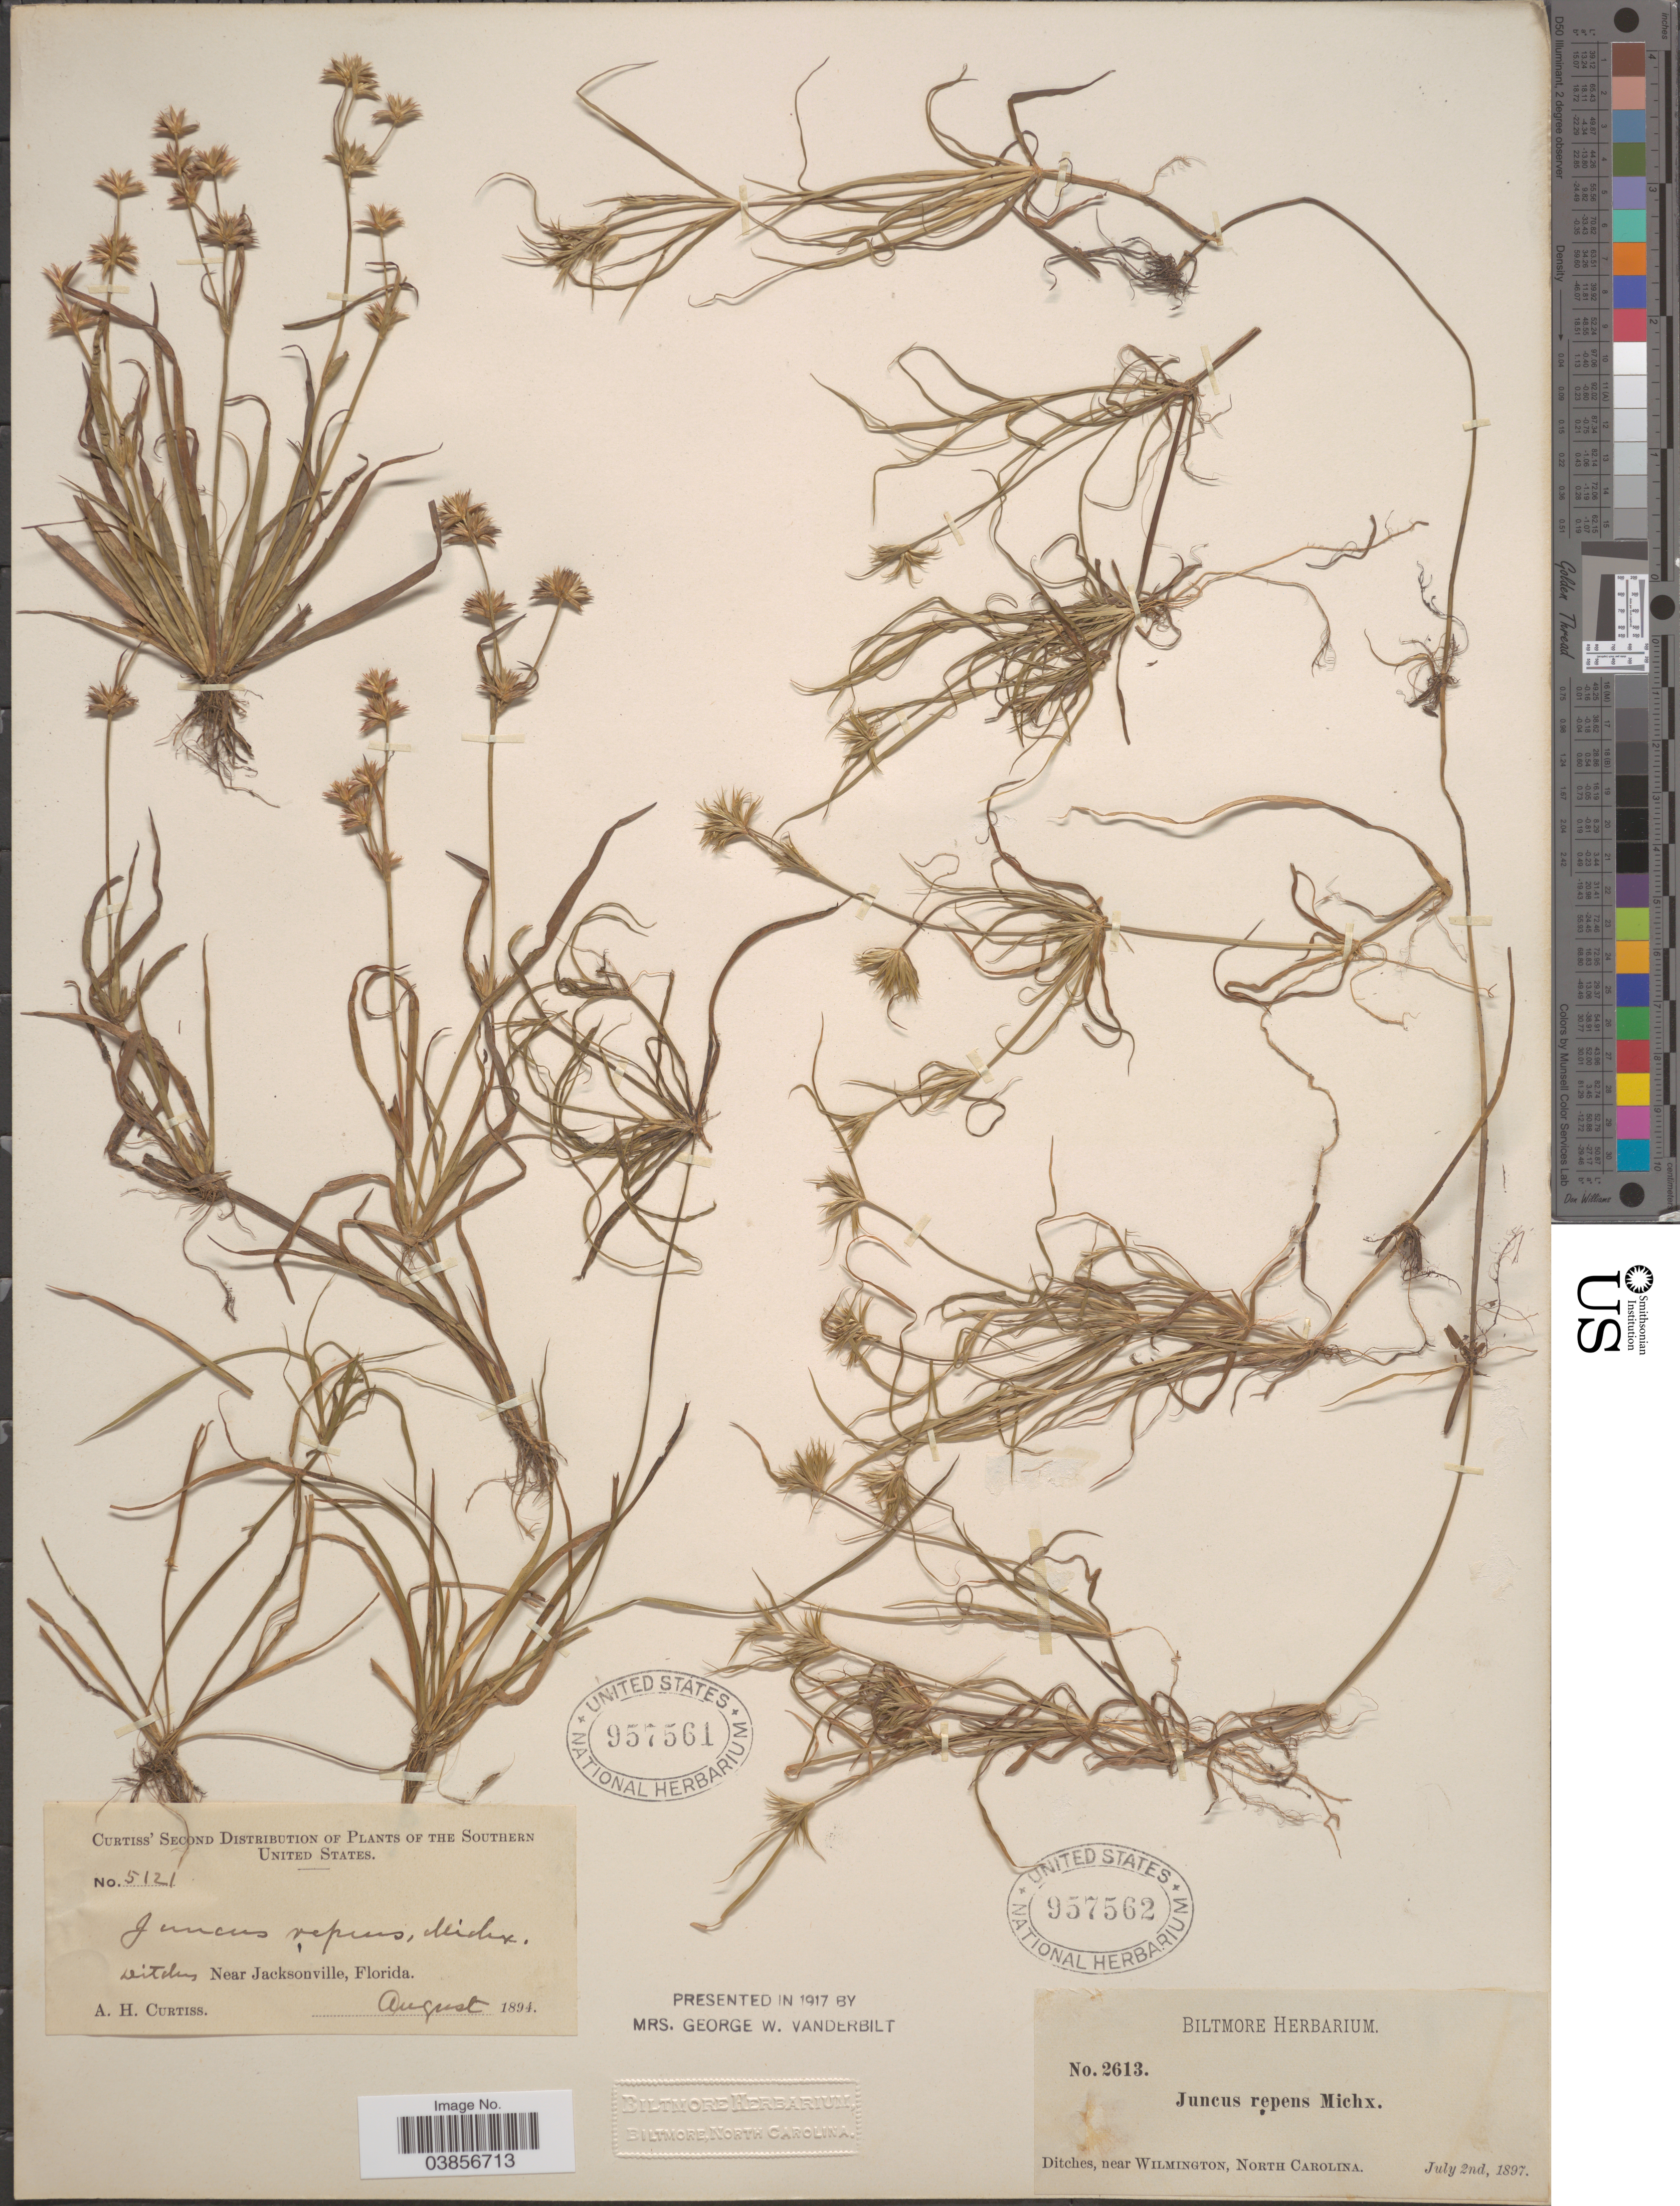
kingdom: Plantae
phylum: Tracheophyta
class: Liliopsida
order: Poales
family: Juncaceae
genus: Juncus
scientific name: Juncus repens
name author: Michx.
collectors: ex herb. Biltmore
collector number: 2613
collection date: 1897-07-02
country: United States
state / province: North Carolina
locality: Near Wilmington.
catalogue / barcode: US 957562-2